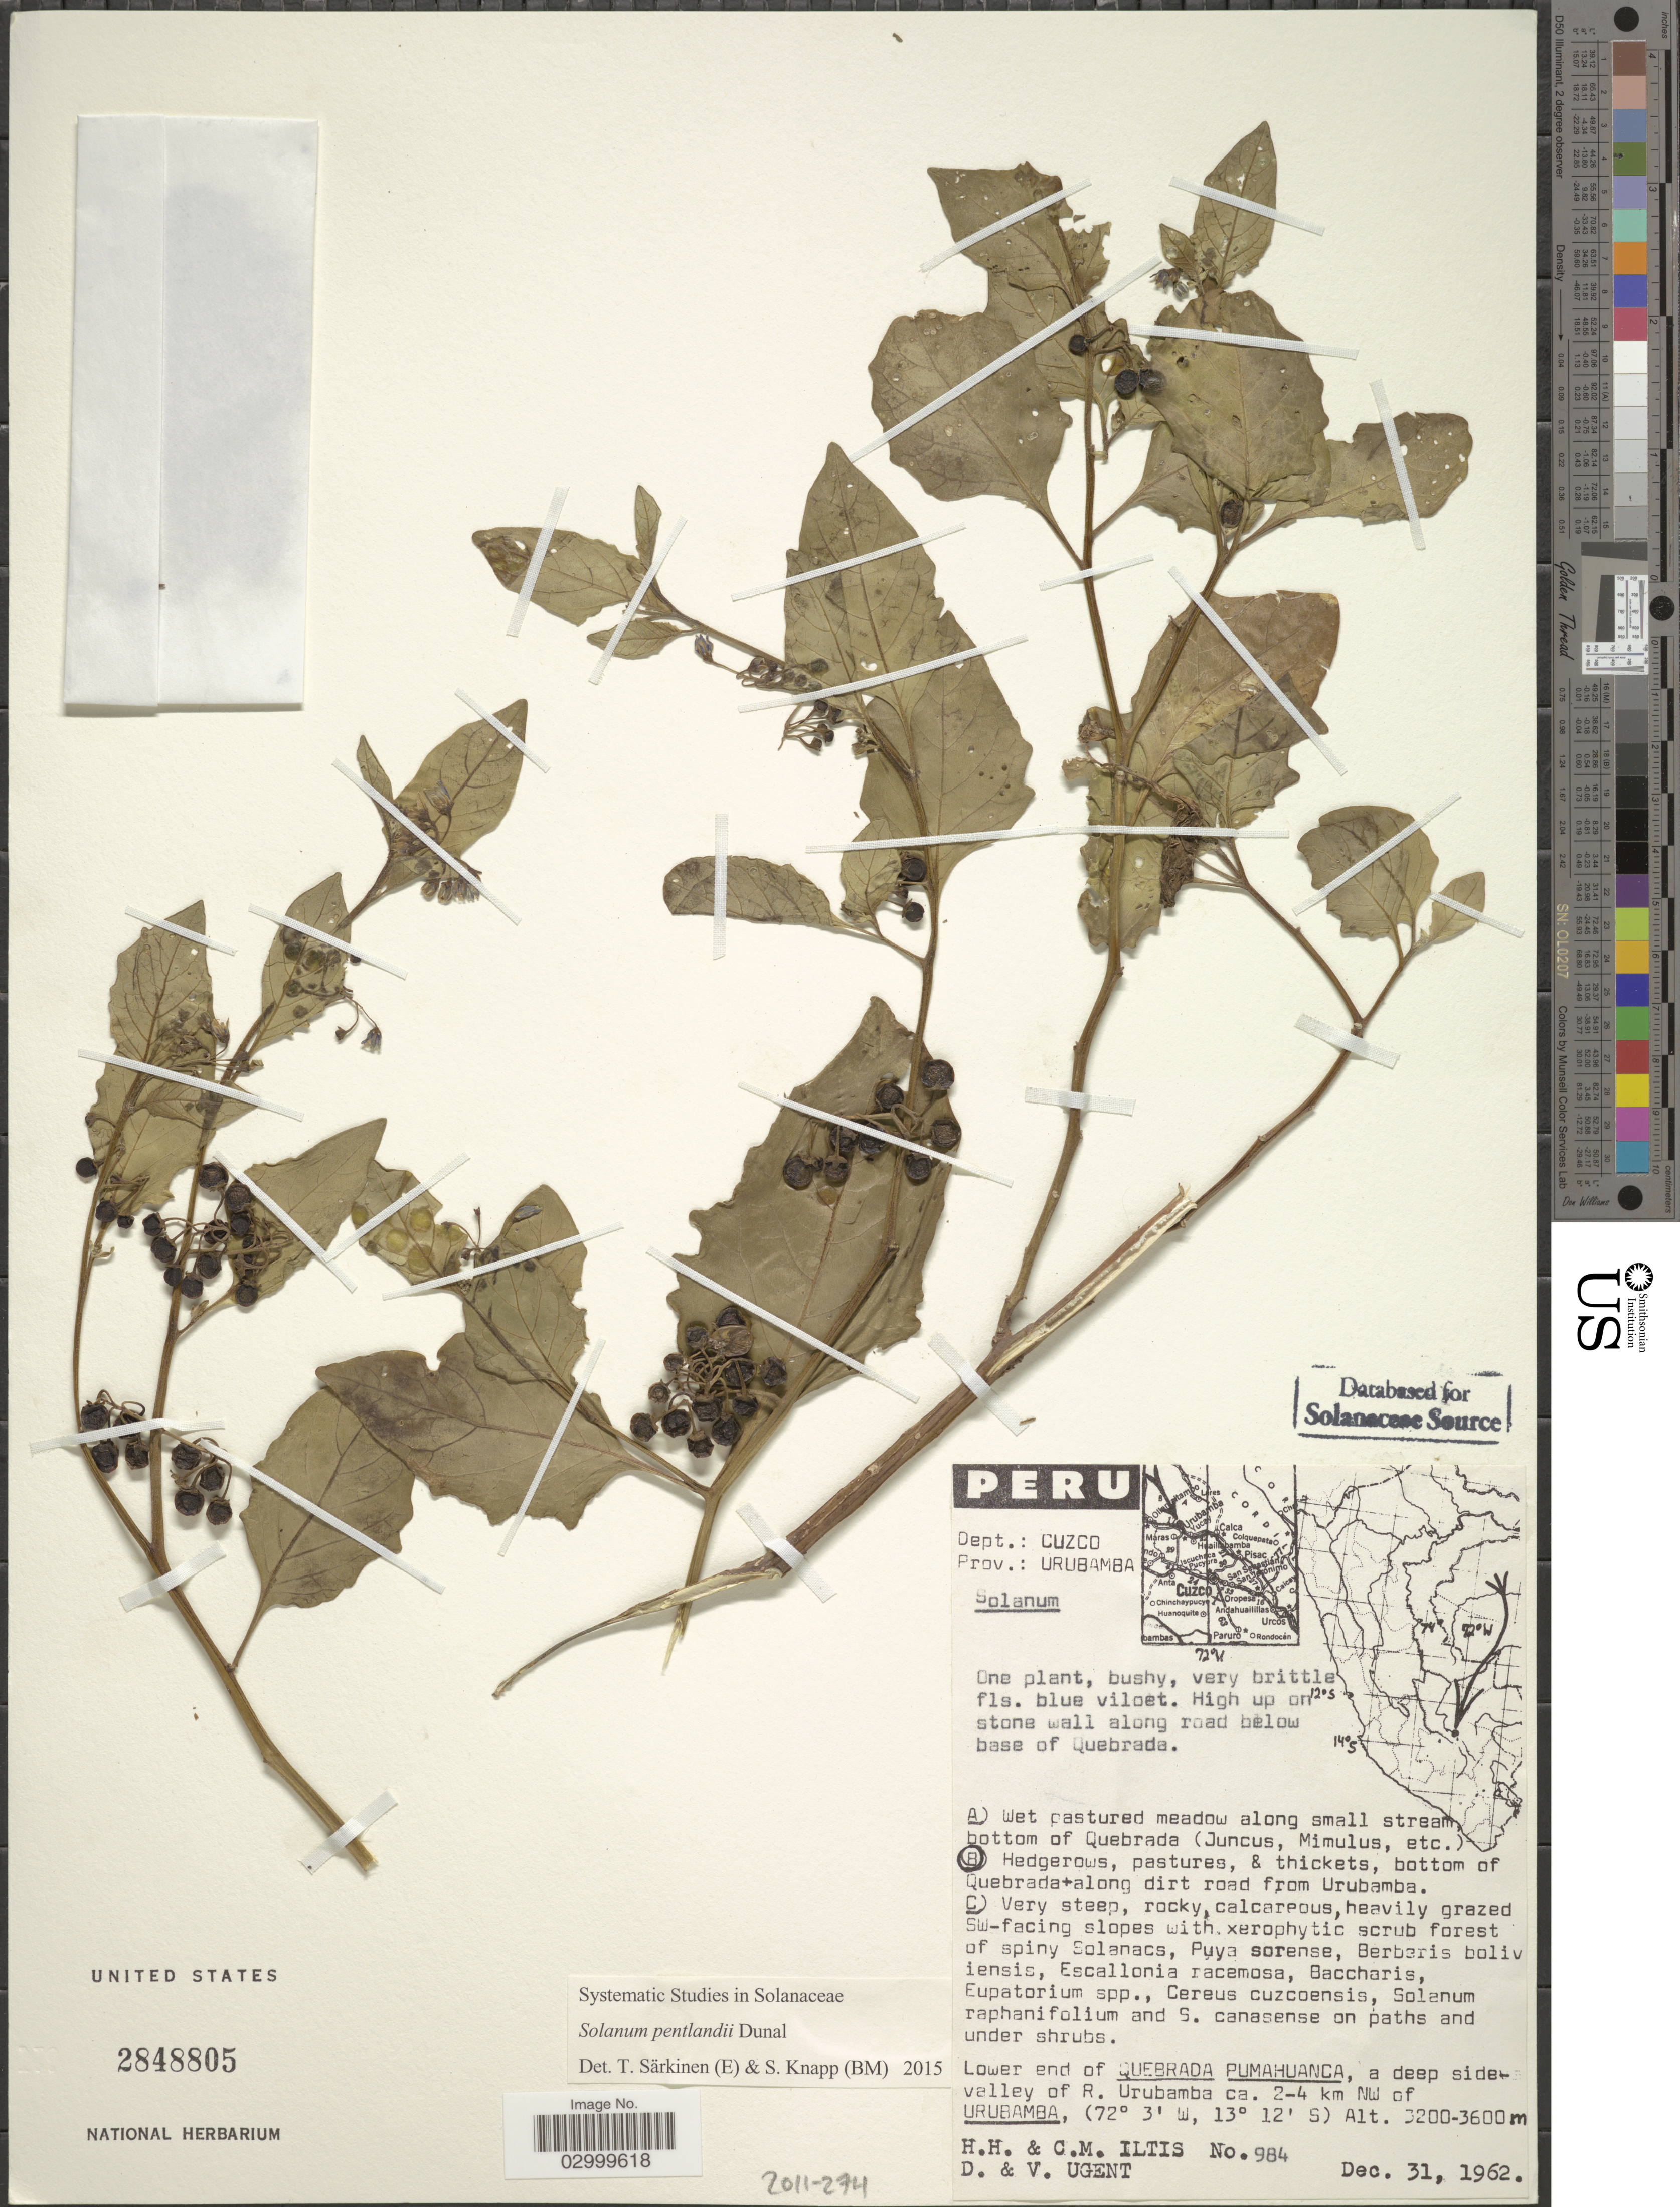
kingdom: Plantae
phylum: Tracheophyta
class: Magnoliopsida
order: Solanales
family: Solanaceae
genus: Solanum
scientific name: Solanum pentlandii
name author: Dunal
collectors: H. H. Iltis, C. M Iltis, D. Ugent & V. Ugent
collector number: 984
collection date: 1962-12-31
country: Peru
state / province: Cusco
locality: Dept. Cuzco: Prov. Urubamba, bottom of Quebrada+ along dirt road from Urubamba, Lower end of Quebrada Pumahuanca, a deep side valley of R. Urubamba ca. 2-4 km NW of Urubamba.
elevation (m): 3200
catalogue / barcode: US 2848805